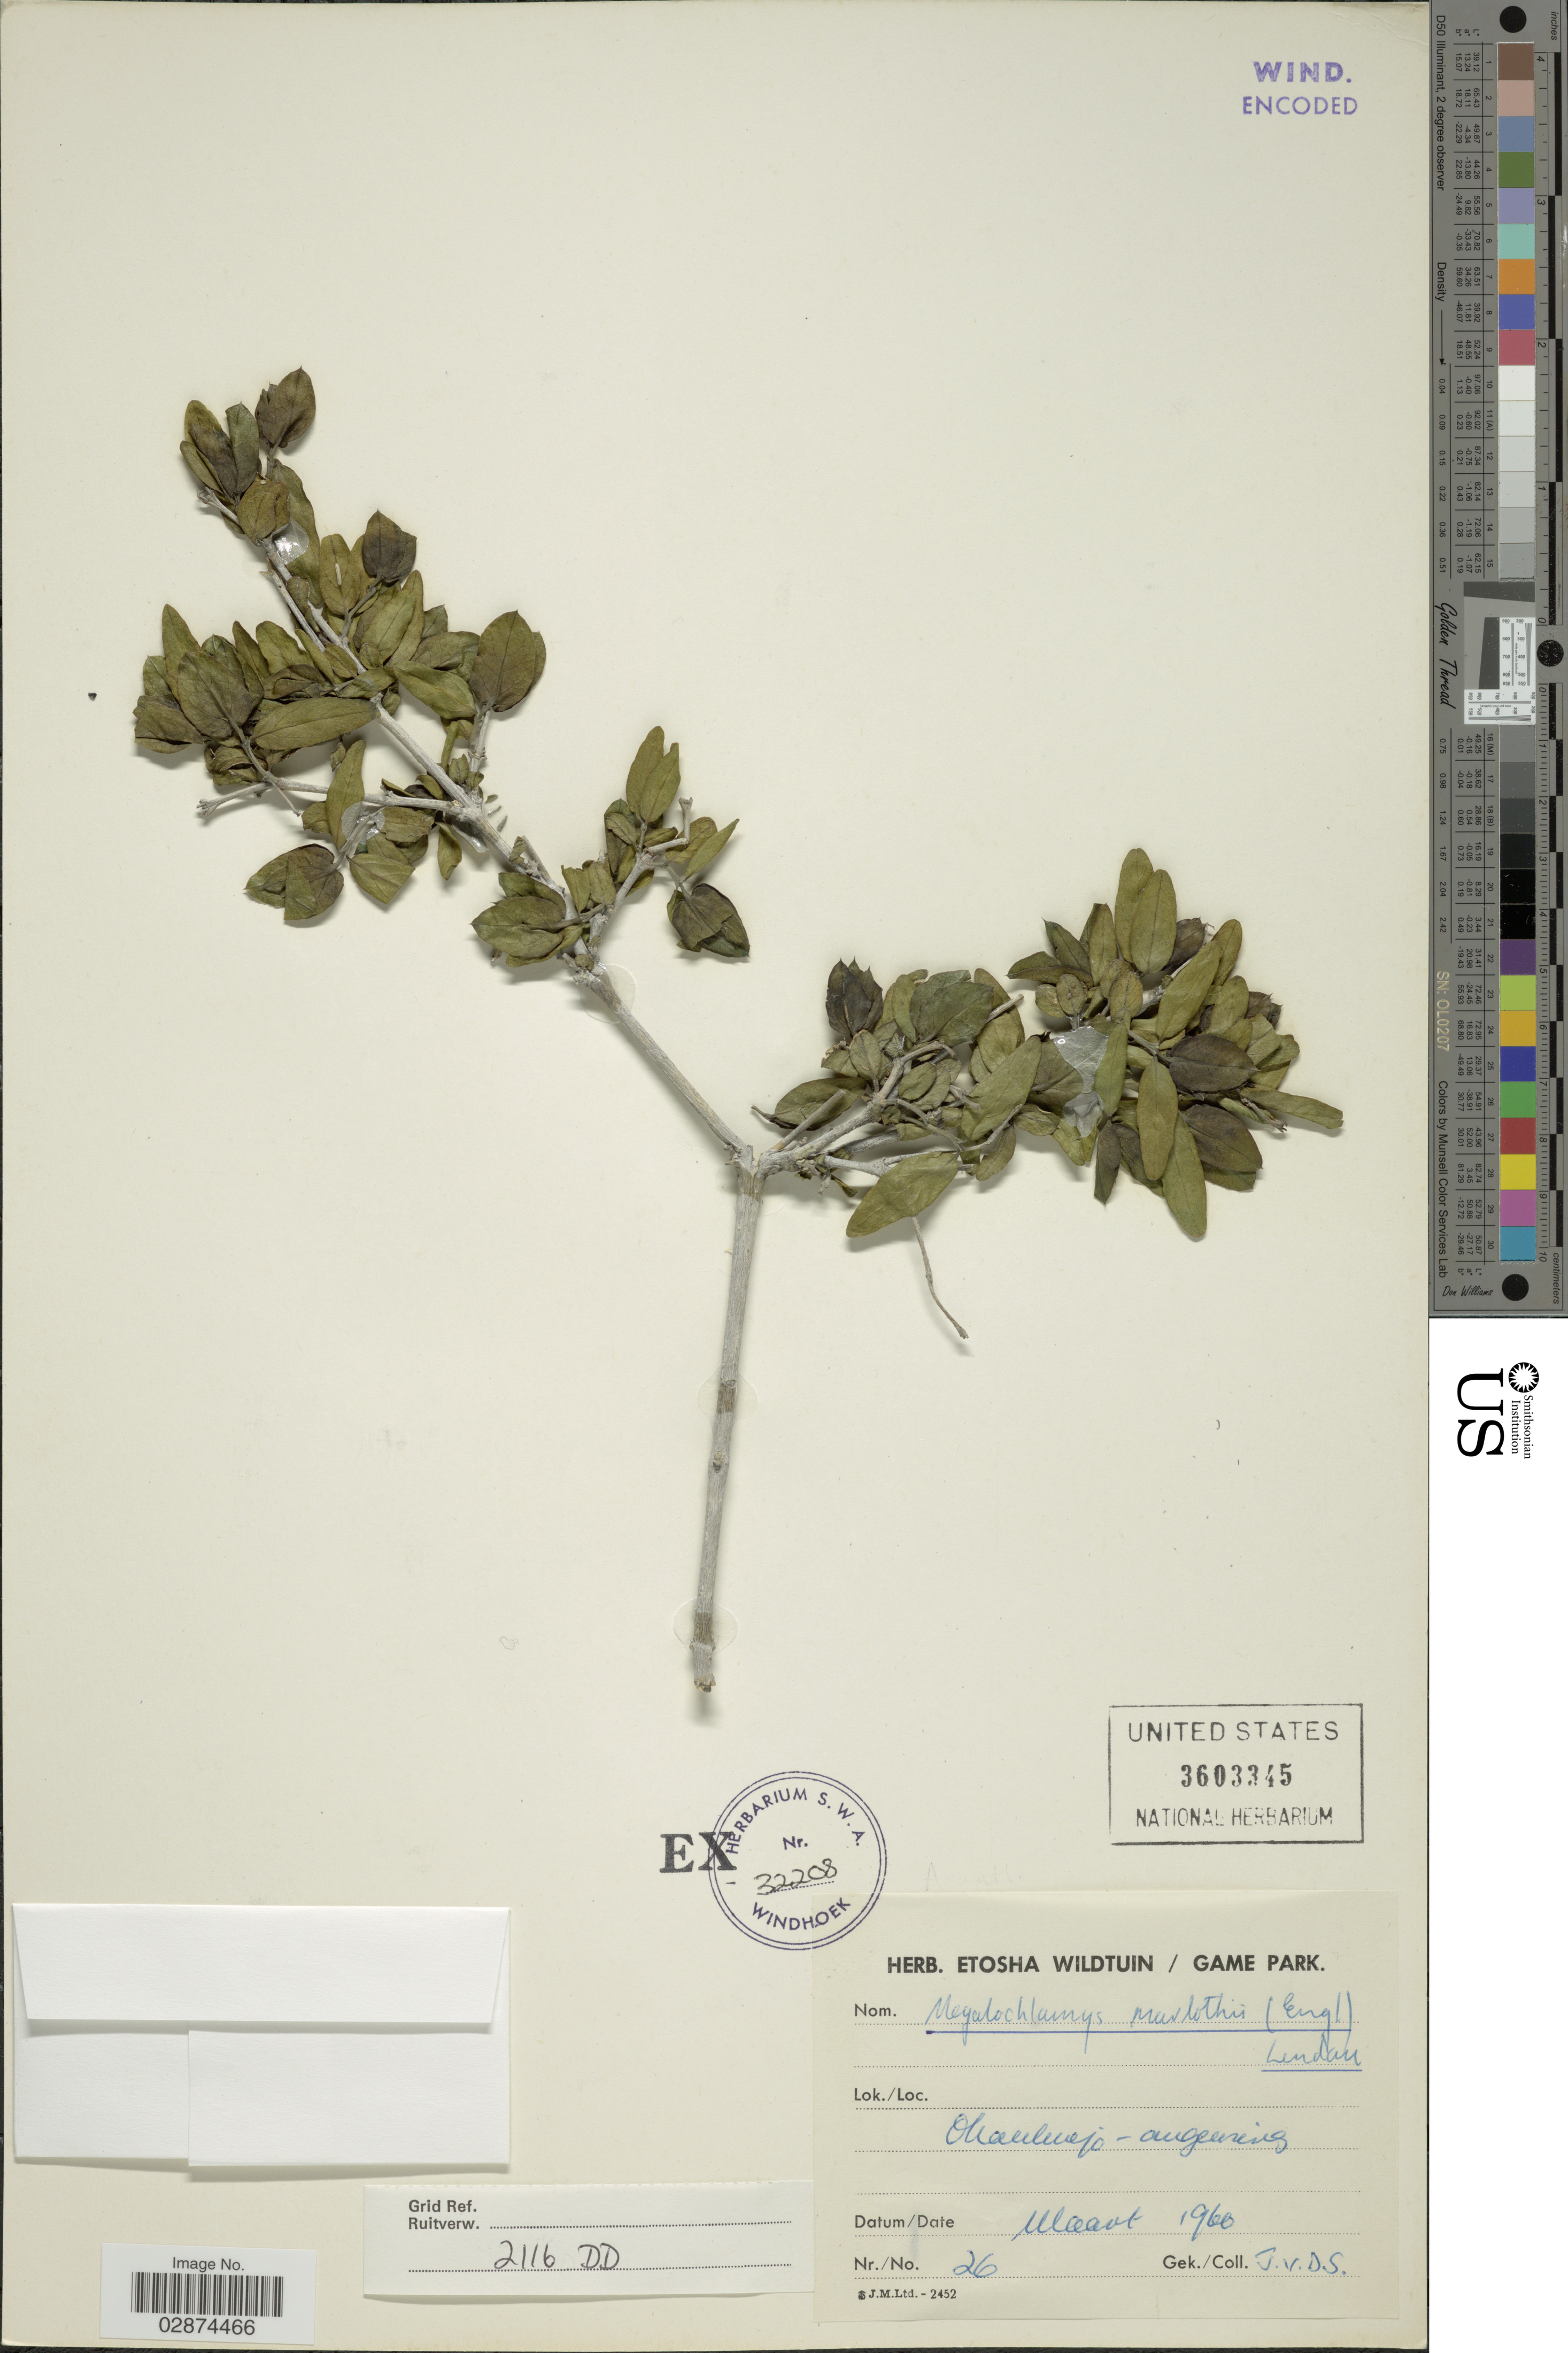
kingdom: Plantae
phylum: Tracheophyta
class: Magnoliopsida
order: Lamiales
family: Acanthaceae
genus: Megalochlamys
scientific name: Megalochlamys marlothii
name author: (Engl.) Lindau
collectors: J. v. D. S.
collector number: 26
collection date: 1960-03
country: Namibia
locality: Okaukuejo - engeering. [interpreted]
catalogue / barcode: US 3603345